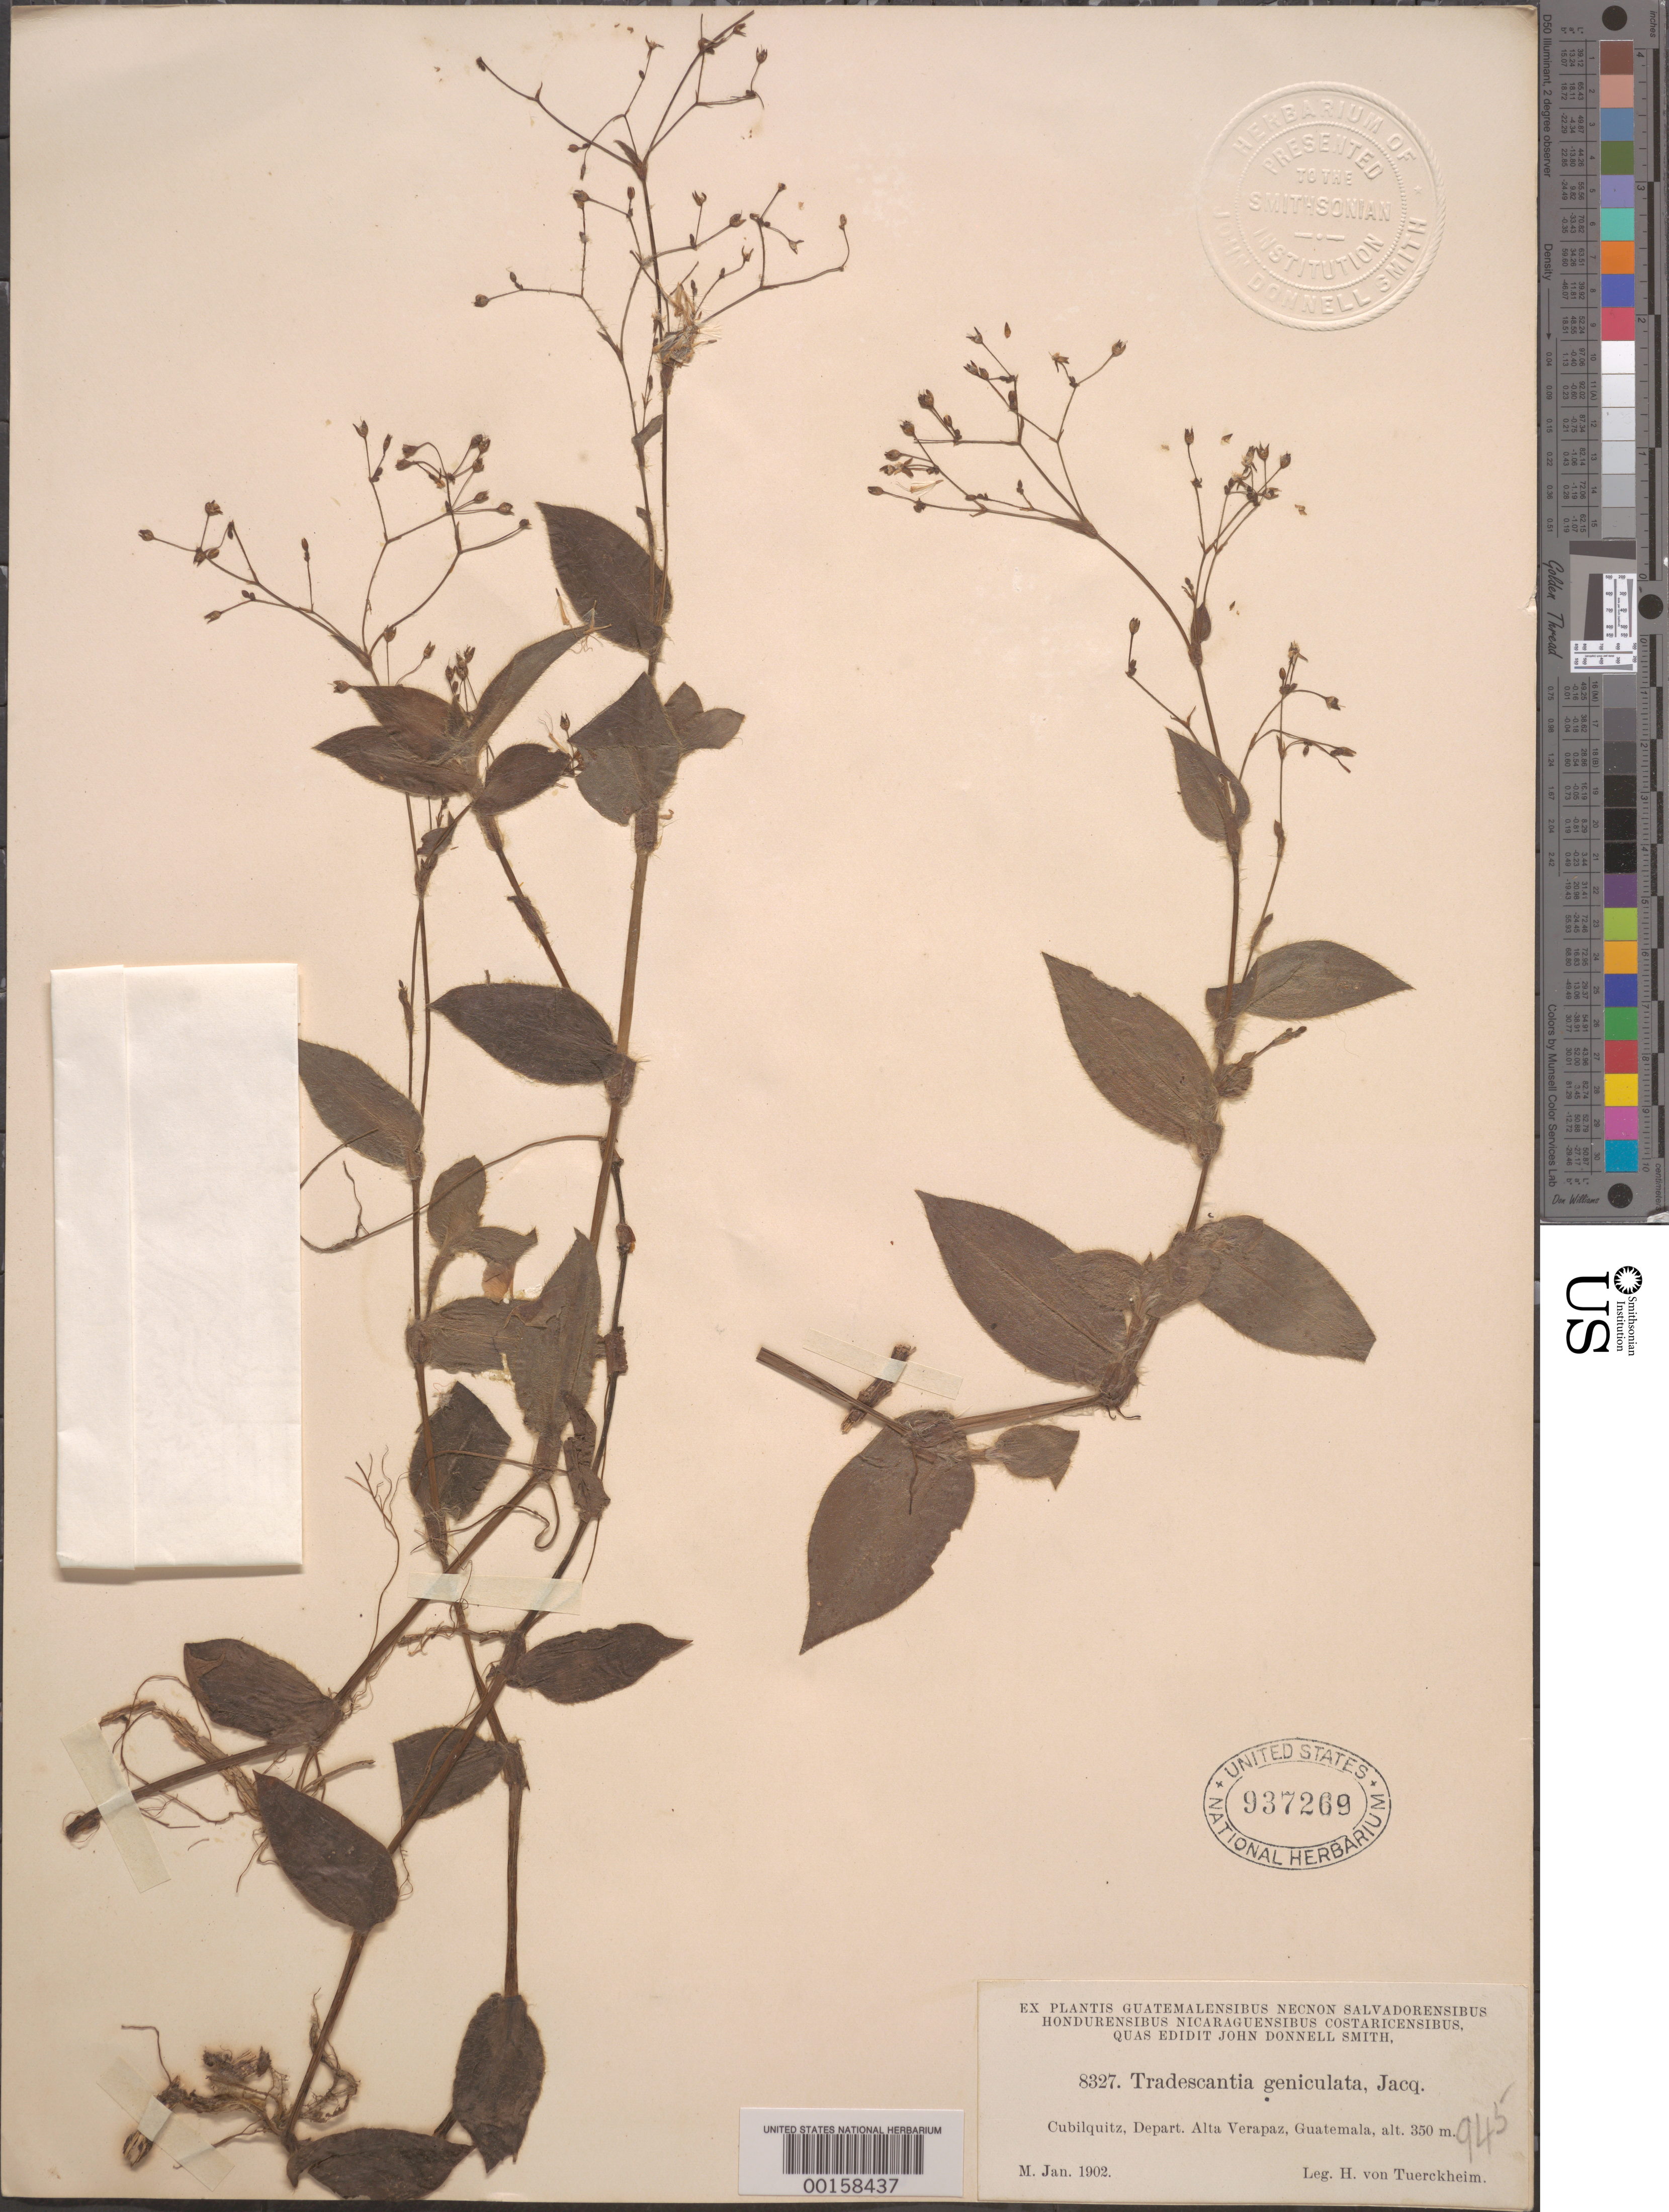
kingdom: Plantae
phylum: Tracheophyta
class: Liliopsida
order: Commelinales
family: Commelinaceae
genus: Gibasis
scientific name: Gibasis geniculata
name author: (Jacq.) Rohweder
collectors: H. von Türckheim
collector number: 8327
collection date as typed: Jan 1902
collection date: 1902-01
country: Guatemala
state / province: Alta Verapaz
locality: Cubilquitz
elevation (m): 350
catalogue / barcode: US 937269